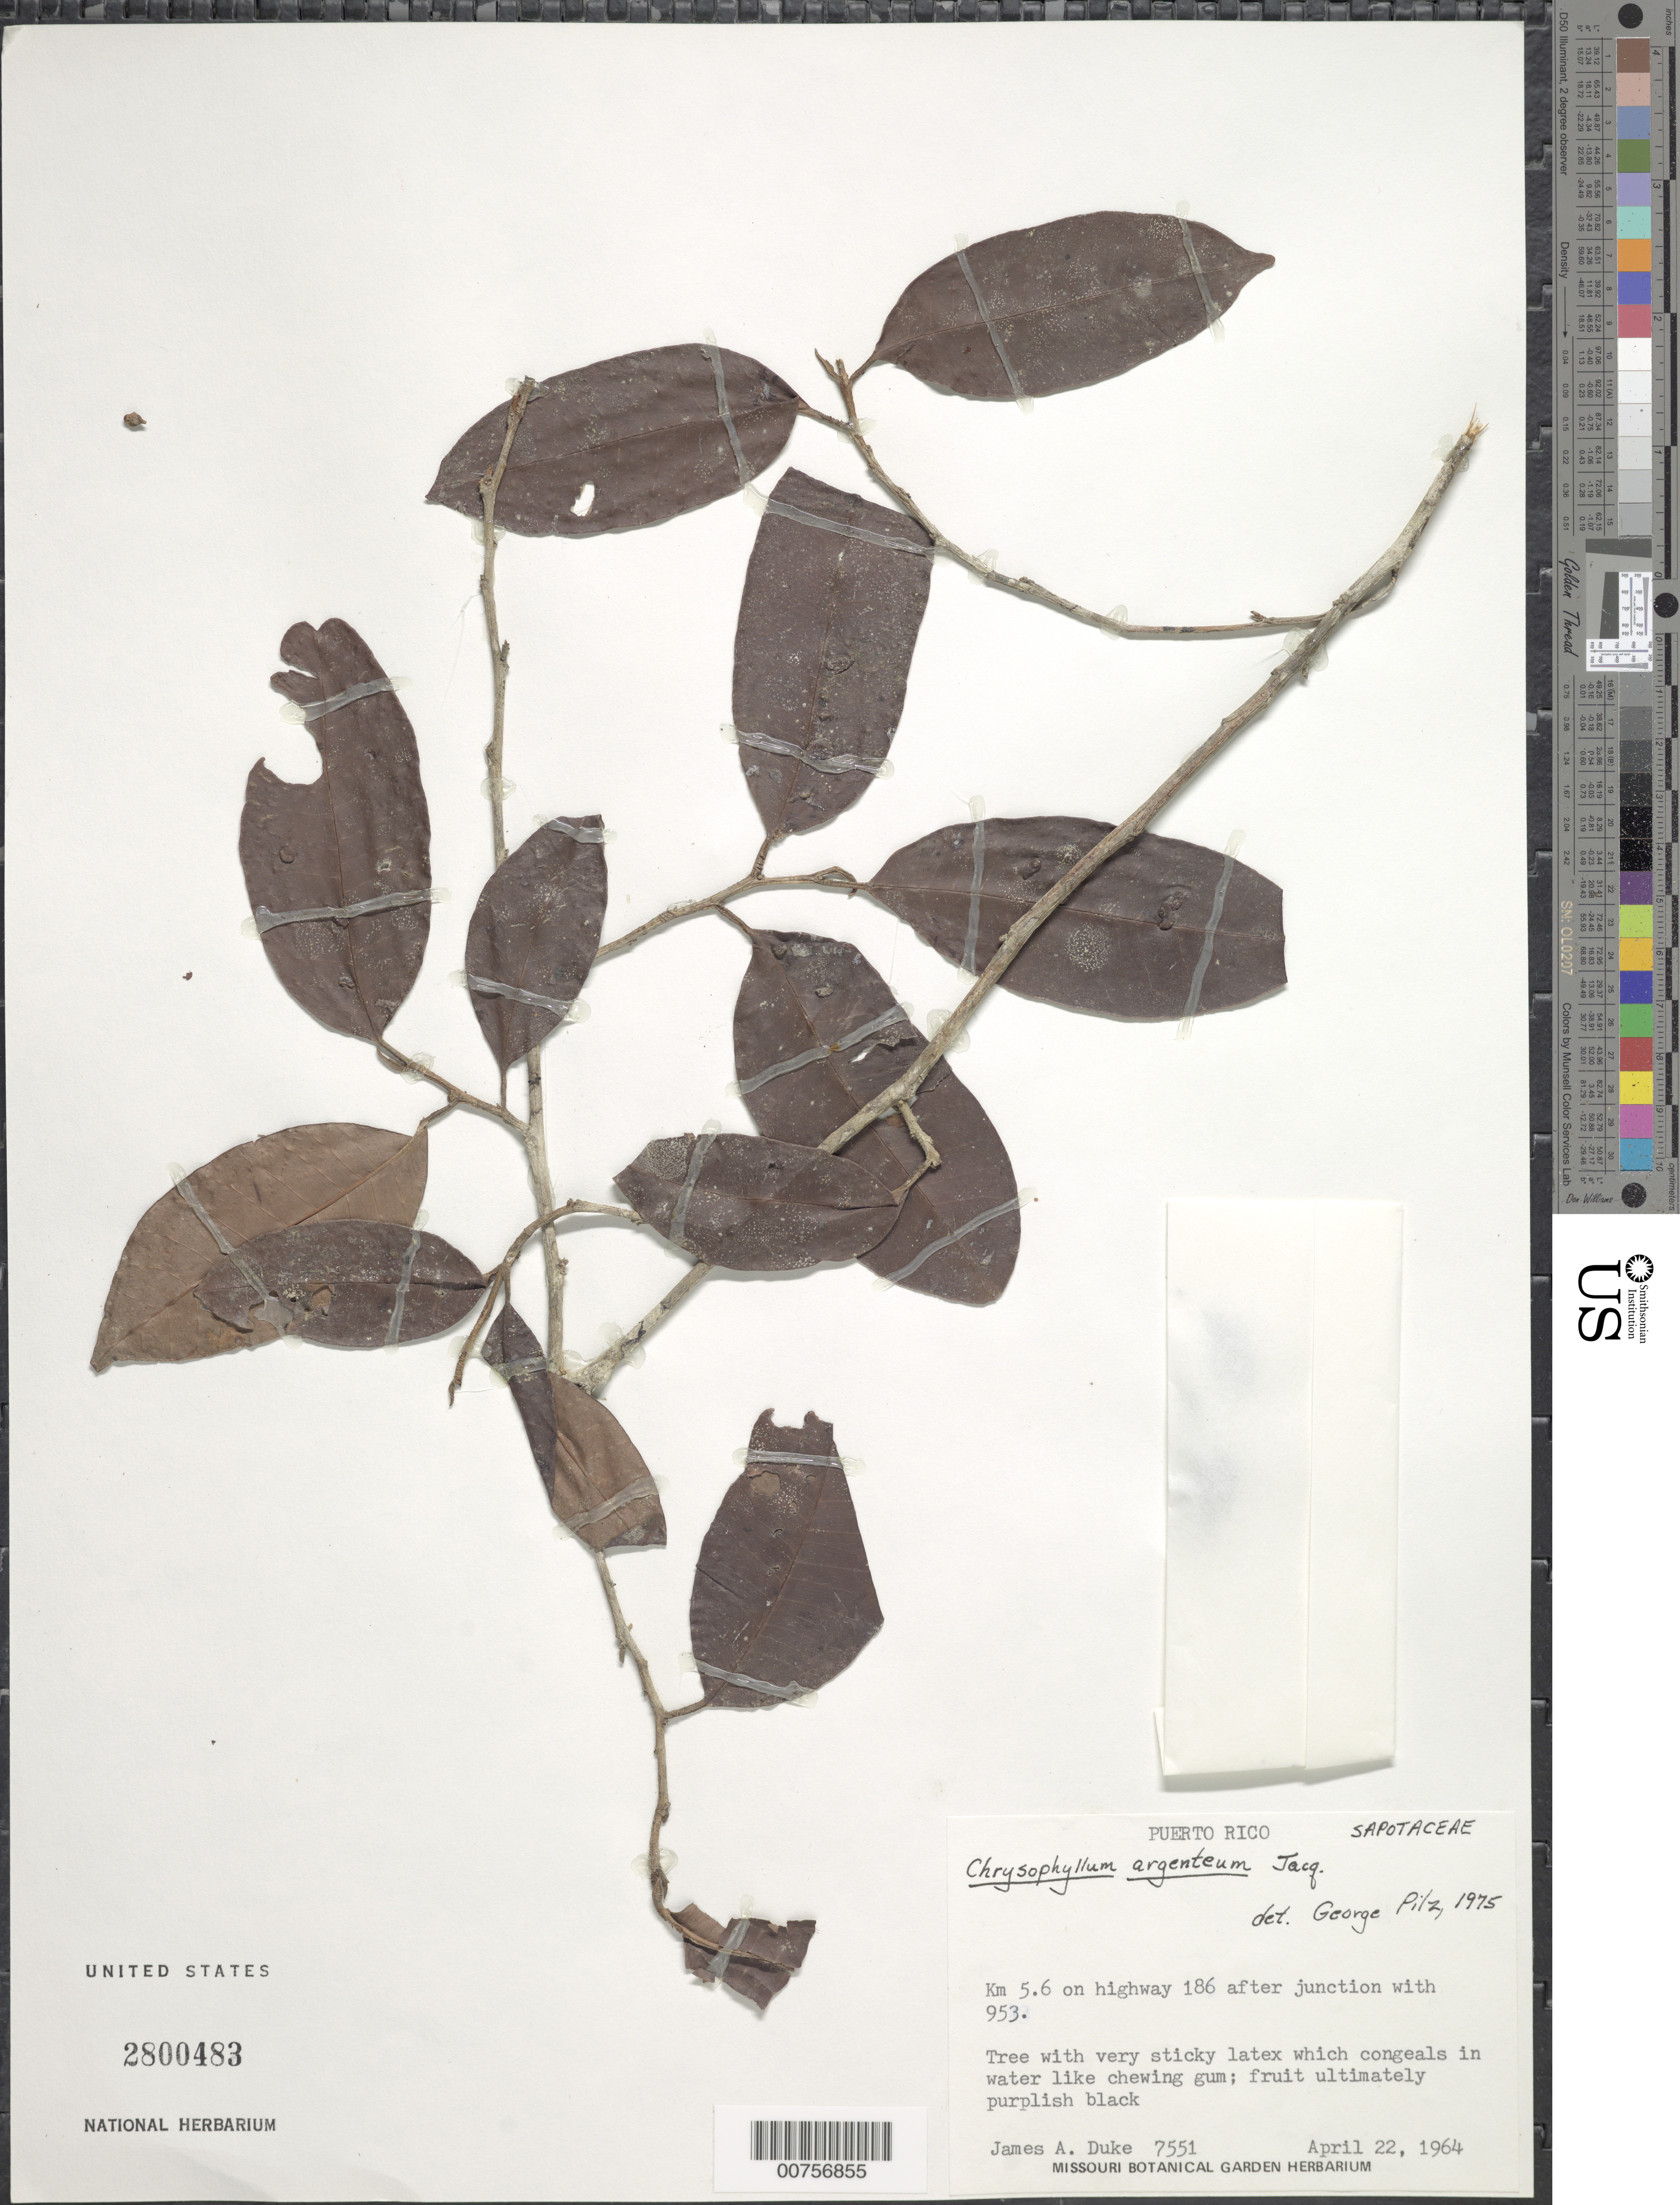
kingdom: Plantae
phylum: Tracheophyta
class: Magnoliopsida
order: Ericales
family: Sapotaceae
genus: Chrysophyllum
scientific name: Chrysophyllum argenteum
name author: Jacq.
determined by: Pilz, G. E.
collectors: J. A. Duke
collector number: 7551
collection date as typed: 22 Apr 1964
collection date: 1964-04-22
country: Puerto Rico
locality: Km. 5.6 on highway 186 after junction with 953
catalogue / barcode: US 2800483